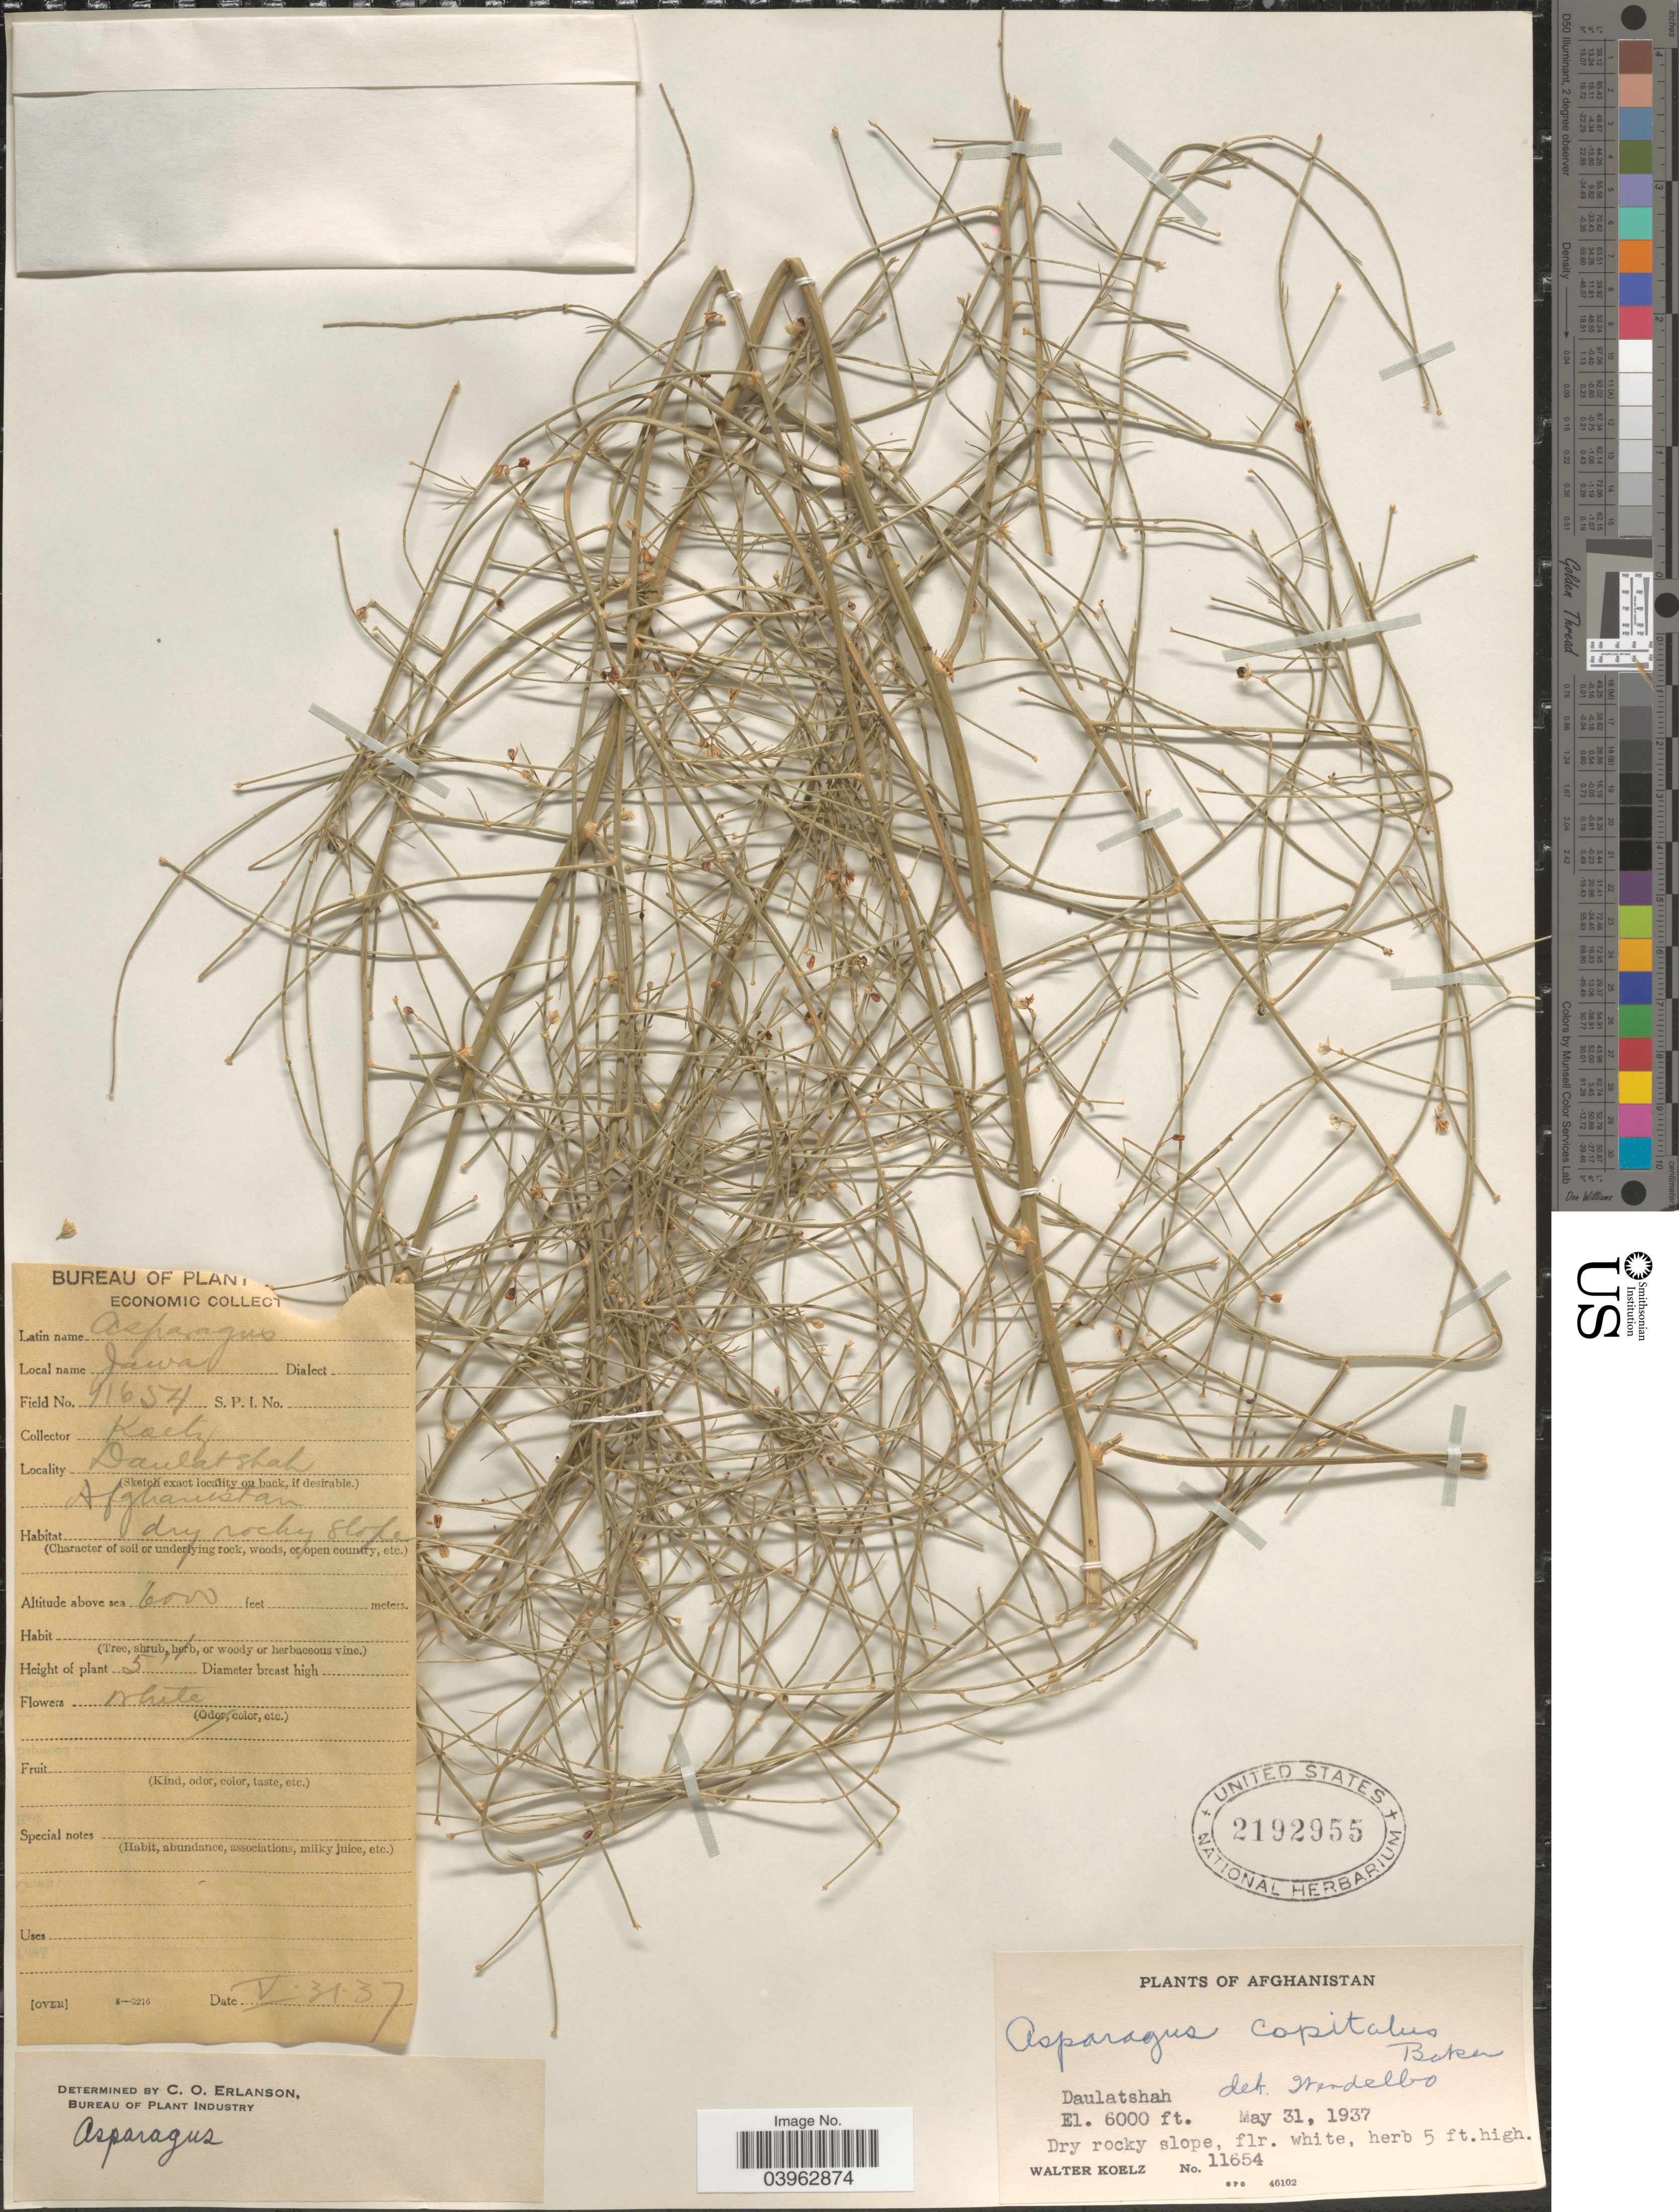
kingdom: Plantae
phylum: Tracheophyta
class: Liliopsida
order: Asparagales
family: Asparagaceae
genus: Asparagus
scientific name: Asparagus capitatus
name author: Baker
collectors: W. N. Koelz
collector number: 11654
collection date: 1937-05-31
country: Afghanistan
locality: Daulatshah.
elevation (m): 1829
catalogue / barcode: US 2192955